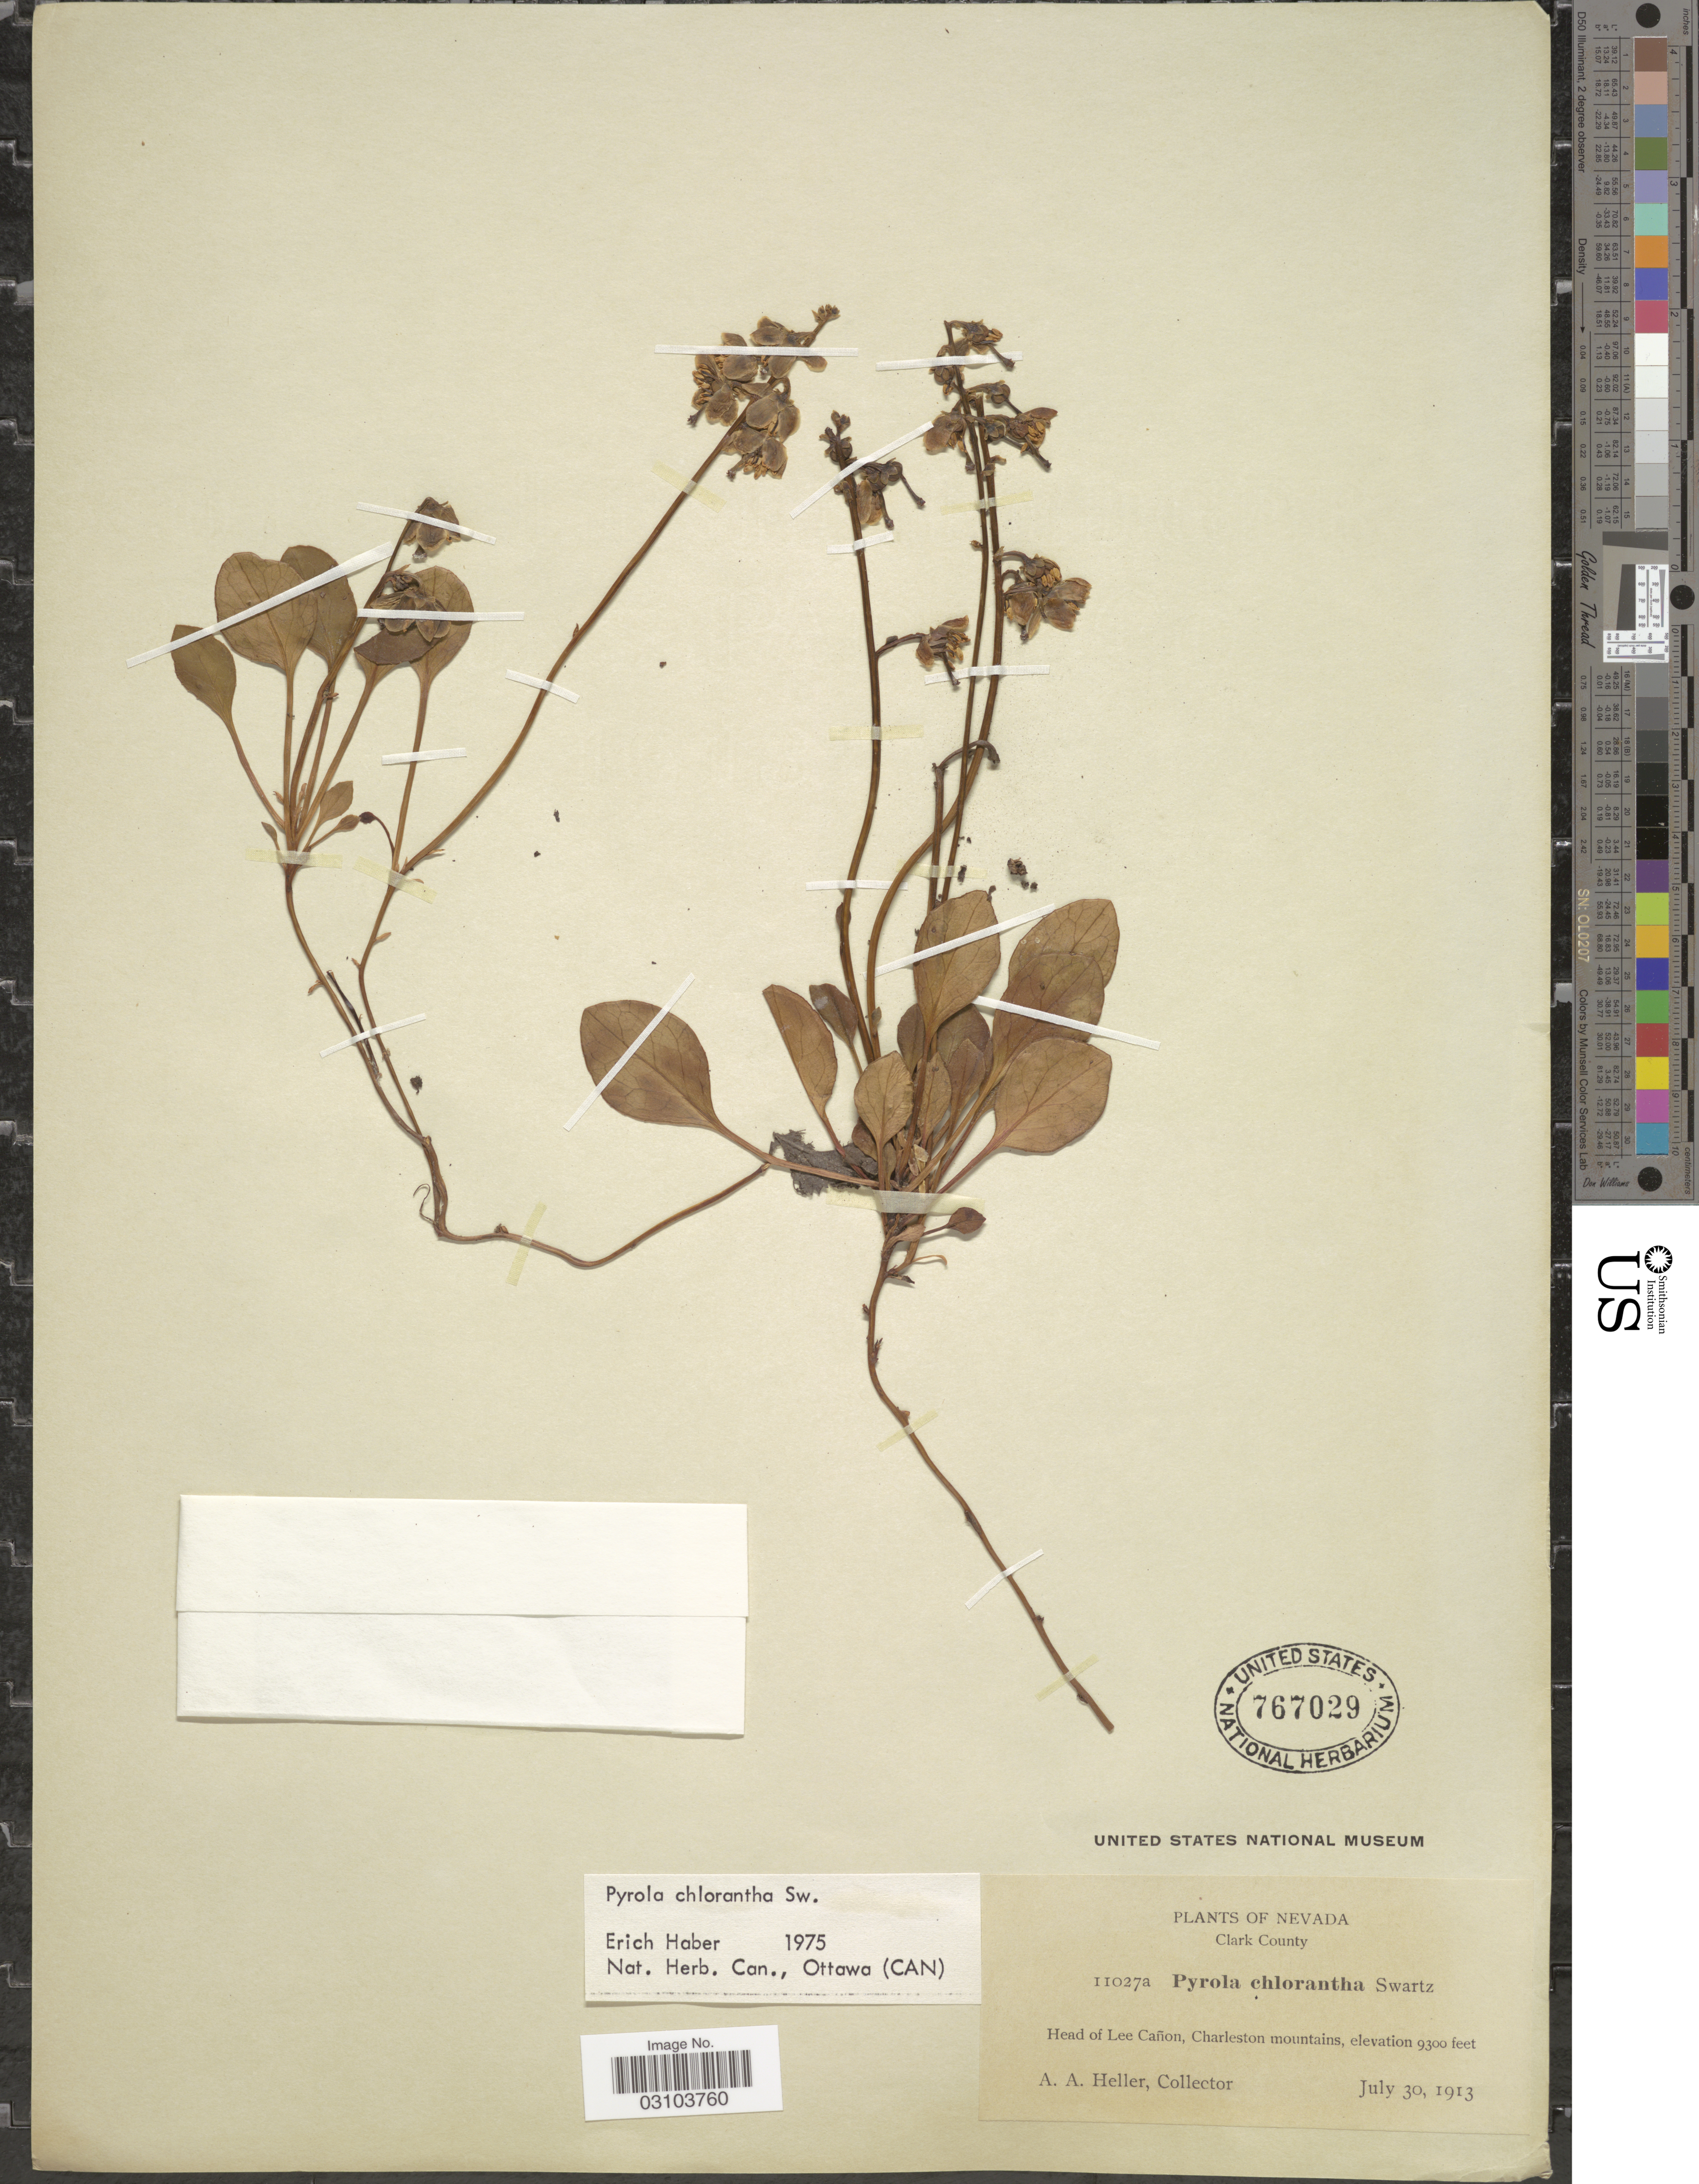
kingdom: Plantae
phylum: Tracheophyta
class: Magnoliopsida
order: Ericales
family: Ericaceae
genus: Pyrola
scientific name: Pyrola chlorantha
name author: Schweigg.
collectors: A. A. Heller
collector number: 11027a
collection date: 1913-07-30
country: United States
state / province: Nevada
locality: Clark County. Head of Lee Cañon, Charleston mountains.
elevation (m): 2835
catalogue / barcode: US 767029